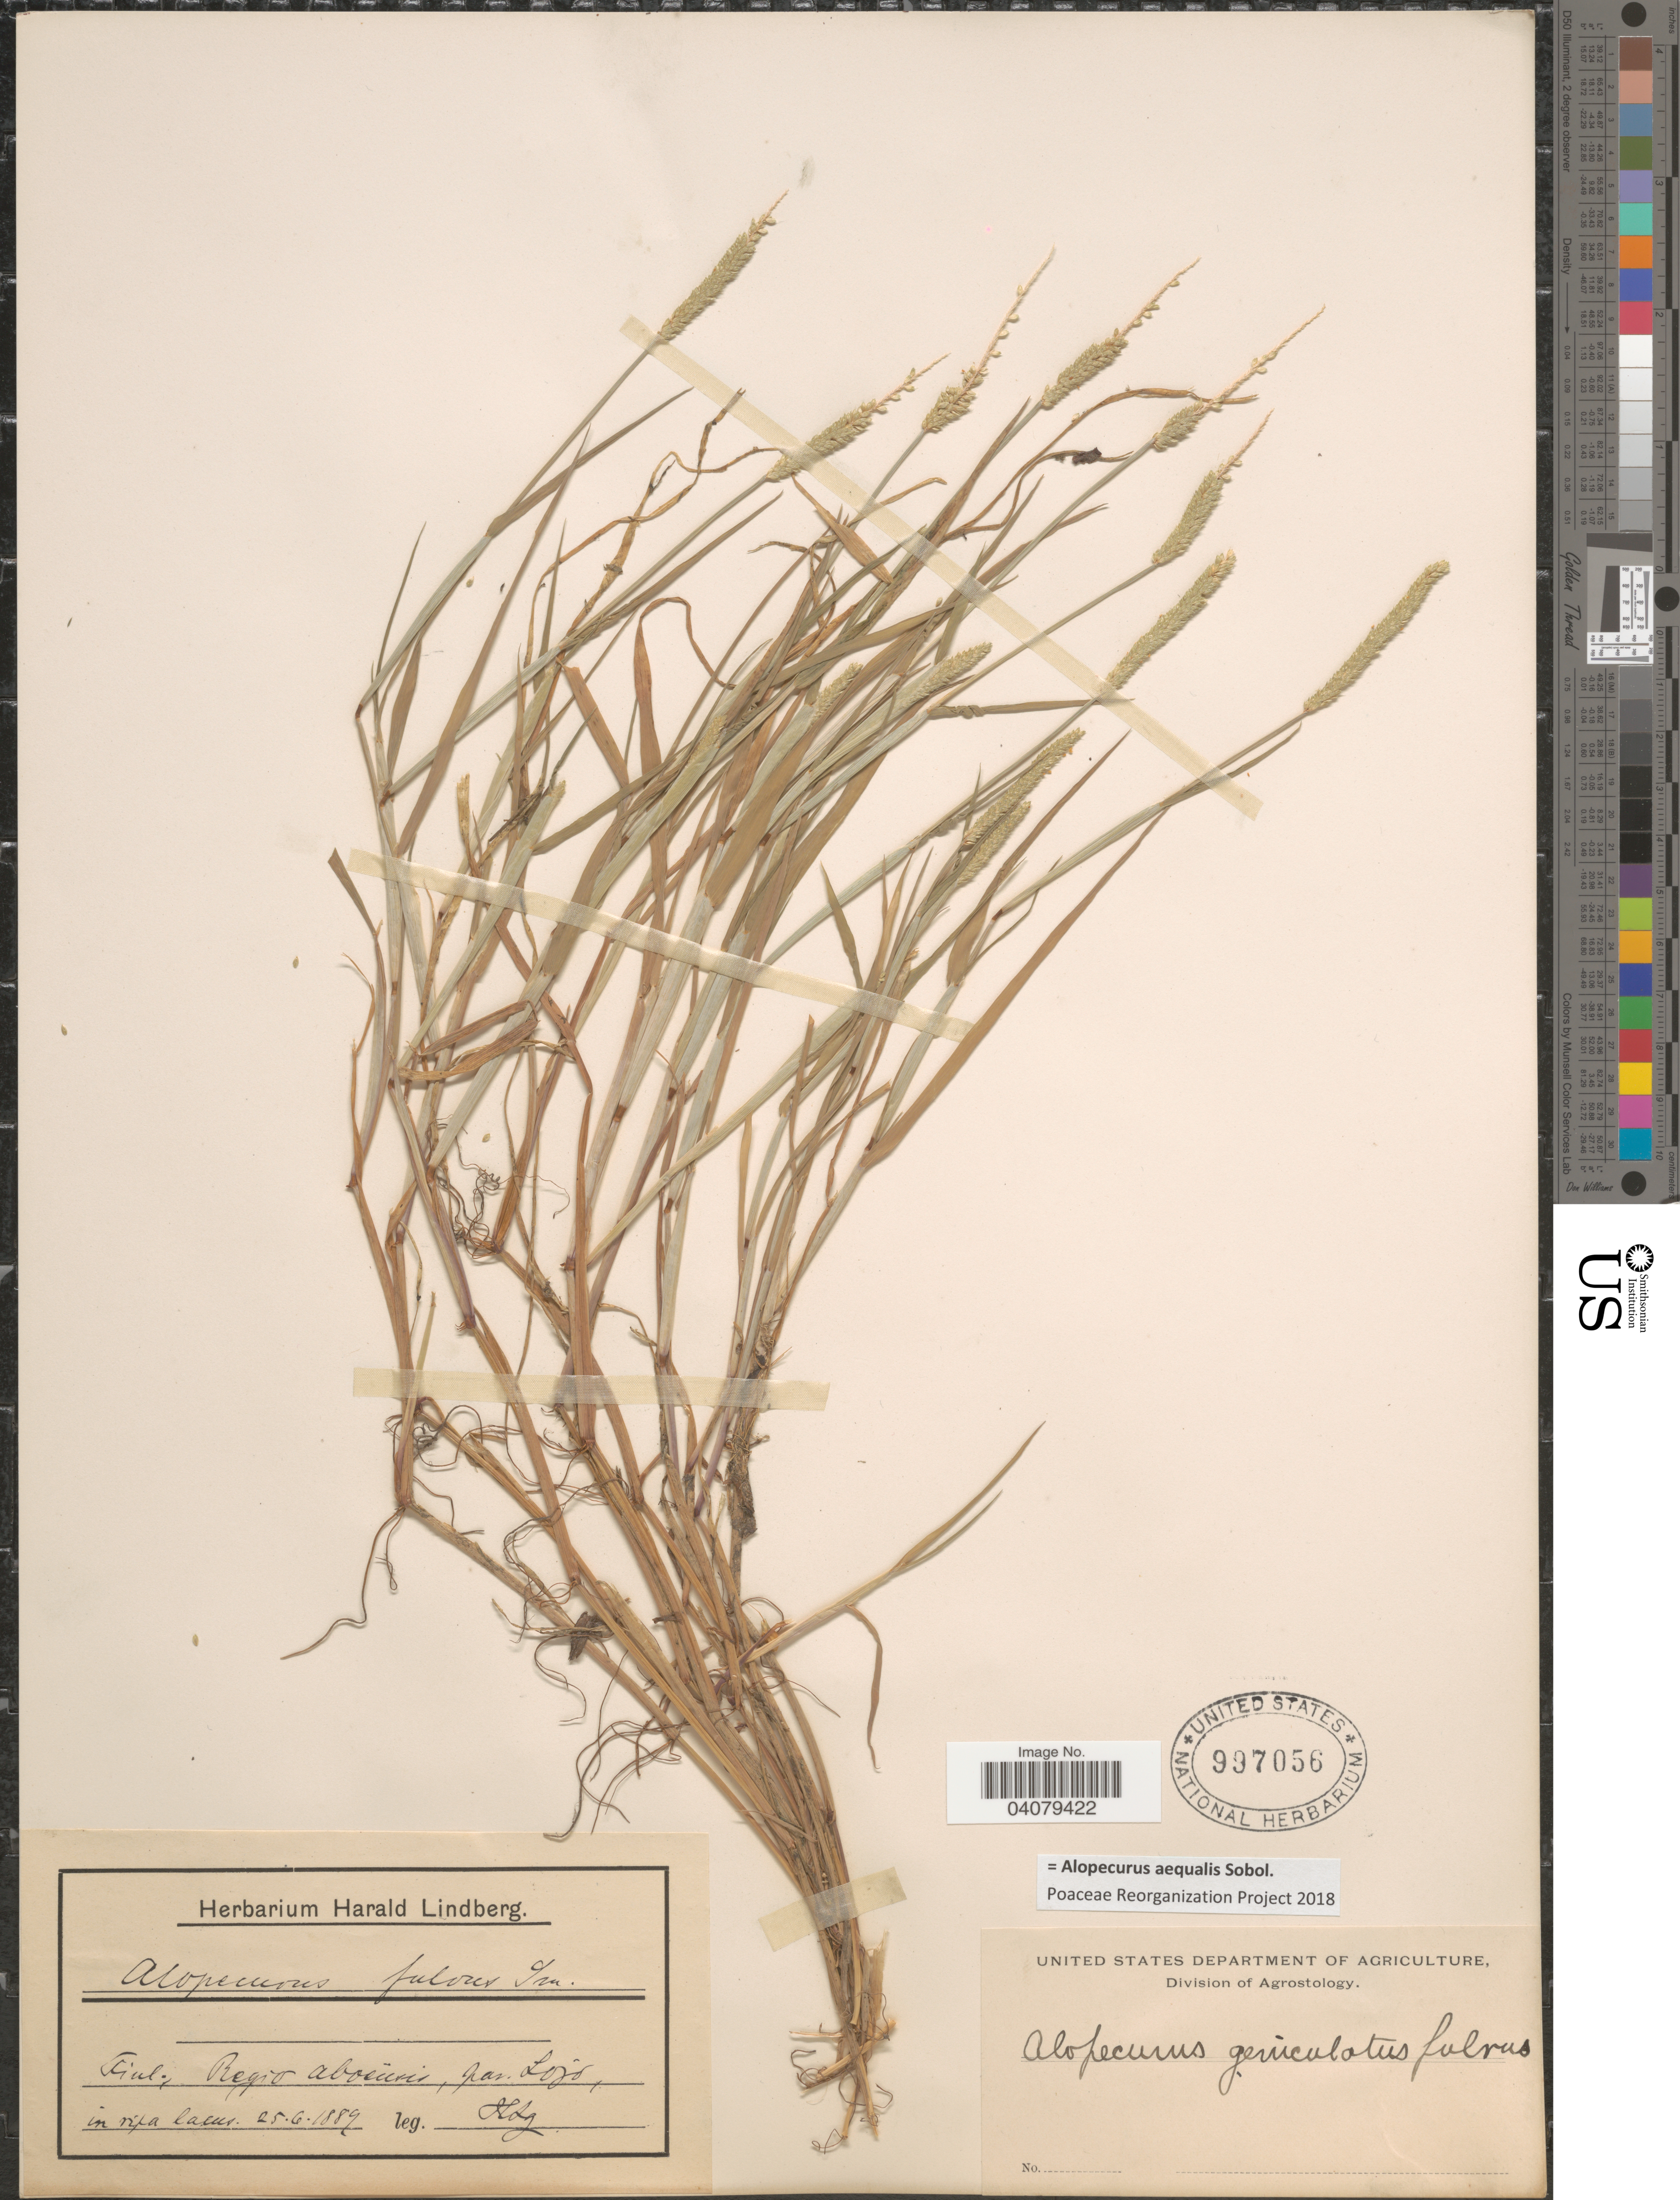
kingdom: Plantae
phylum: Tracheophyta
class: Liliopsida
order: Poales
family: Poaceae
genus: Alopecurus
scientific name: Alopecurus arundinaceus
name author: Poir.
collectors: H. Lindberg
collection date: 1889-06-25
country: Finland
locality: Regio aboënsis, par. Lojo, in ripa lacus.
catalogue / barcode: US 997056